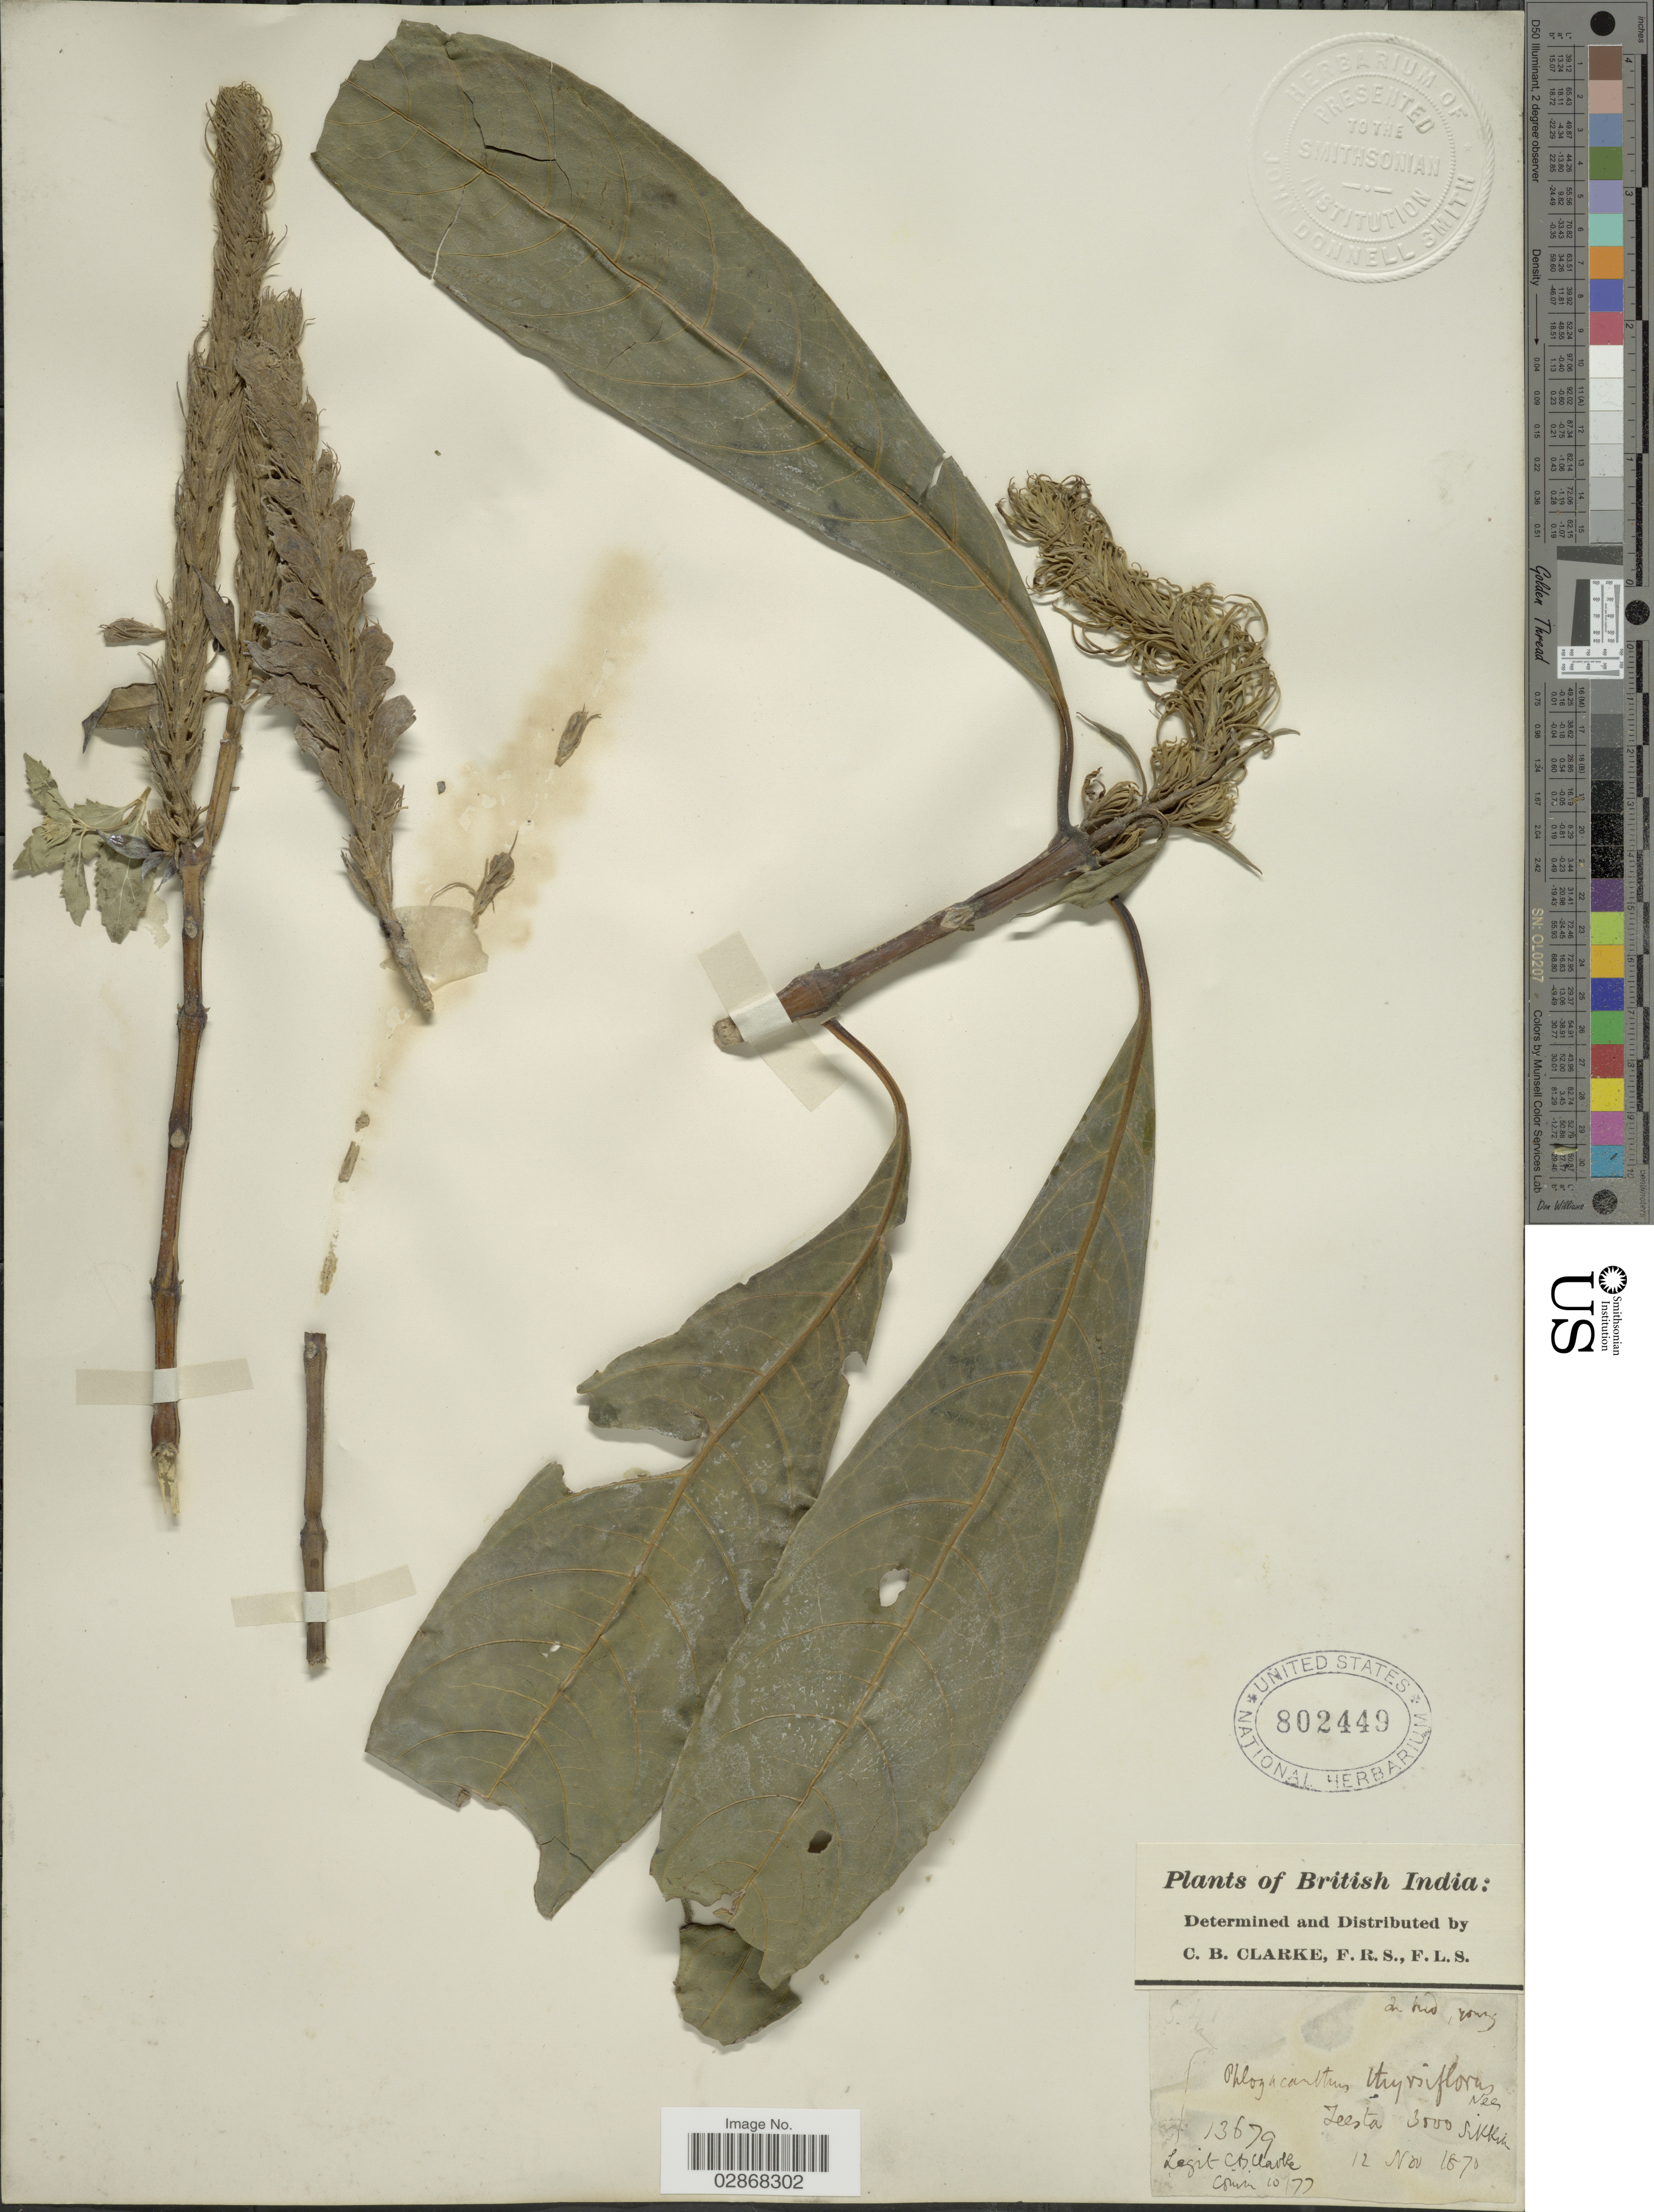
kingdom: Plantae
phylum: Tracheophyta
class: Magnoliopsida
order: Lamiales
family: Acanthaceae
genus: Phlogacanthus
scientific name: Phlogacanthus thyrsiflorus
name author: Craib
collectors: C. B. Clarke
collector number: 13679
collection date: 1870-11-12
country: India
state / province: Sikkim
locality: British India, Teesta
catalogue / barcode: US 802449